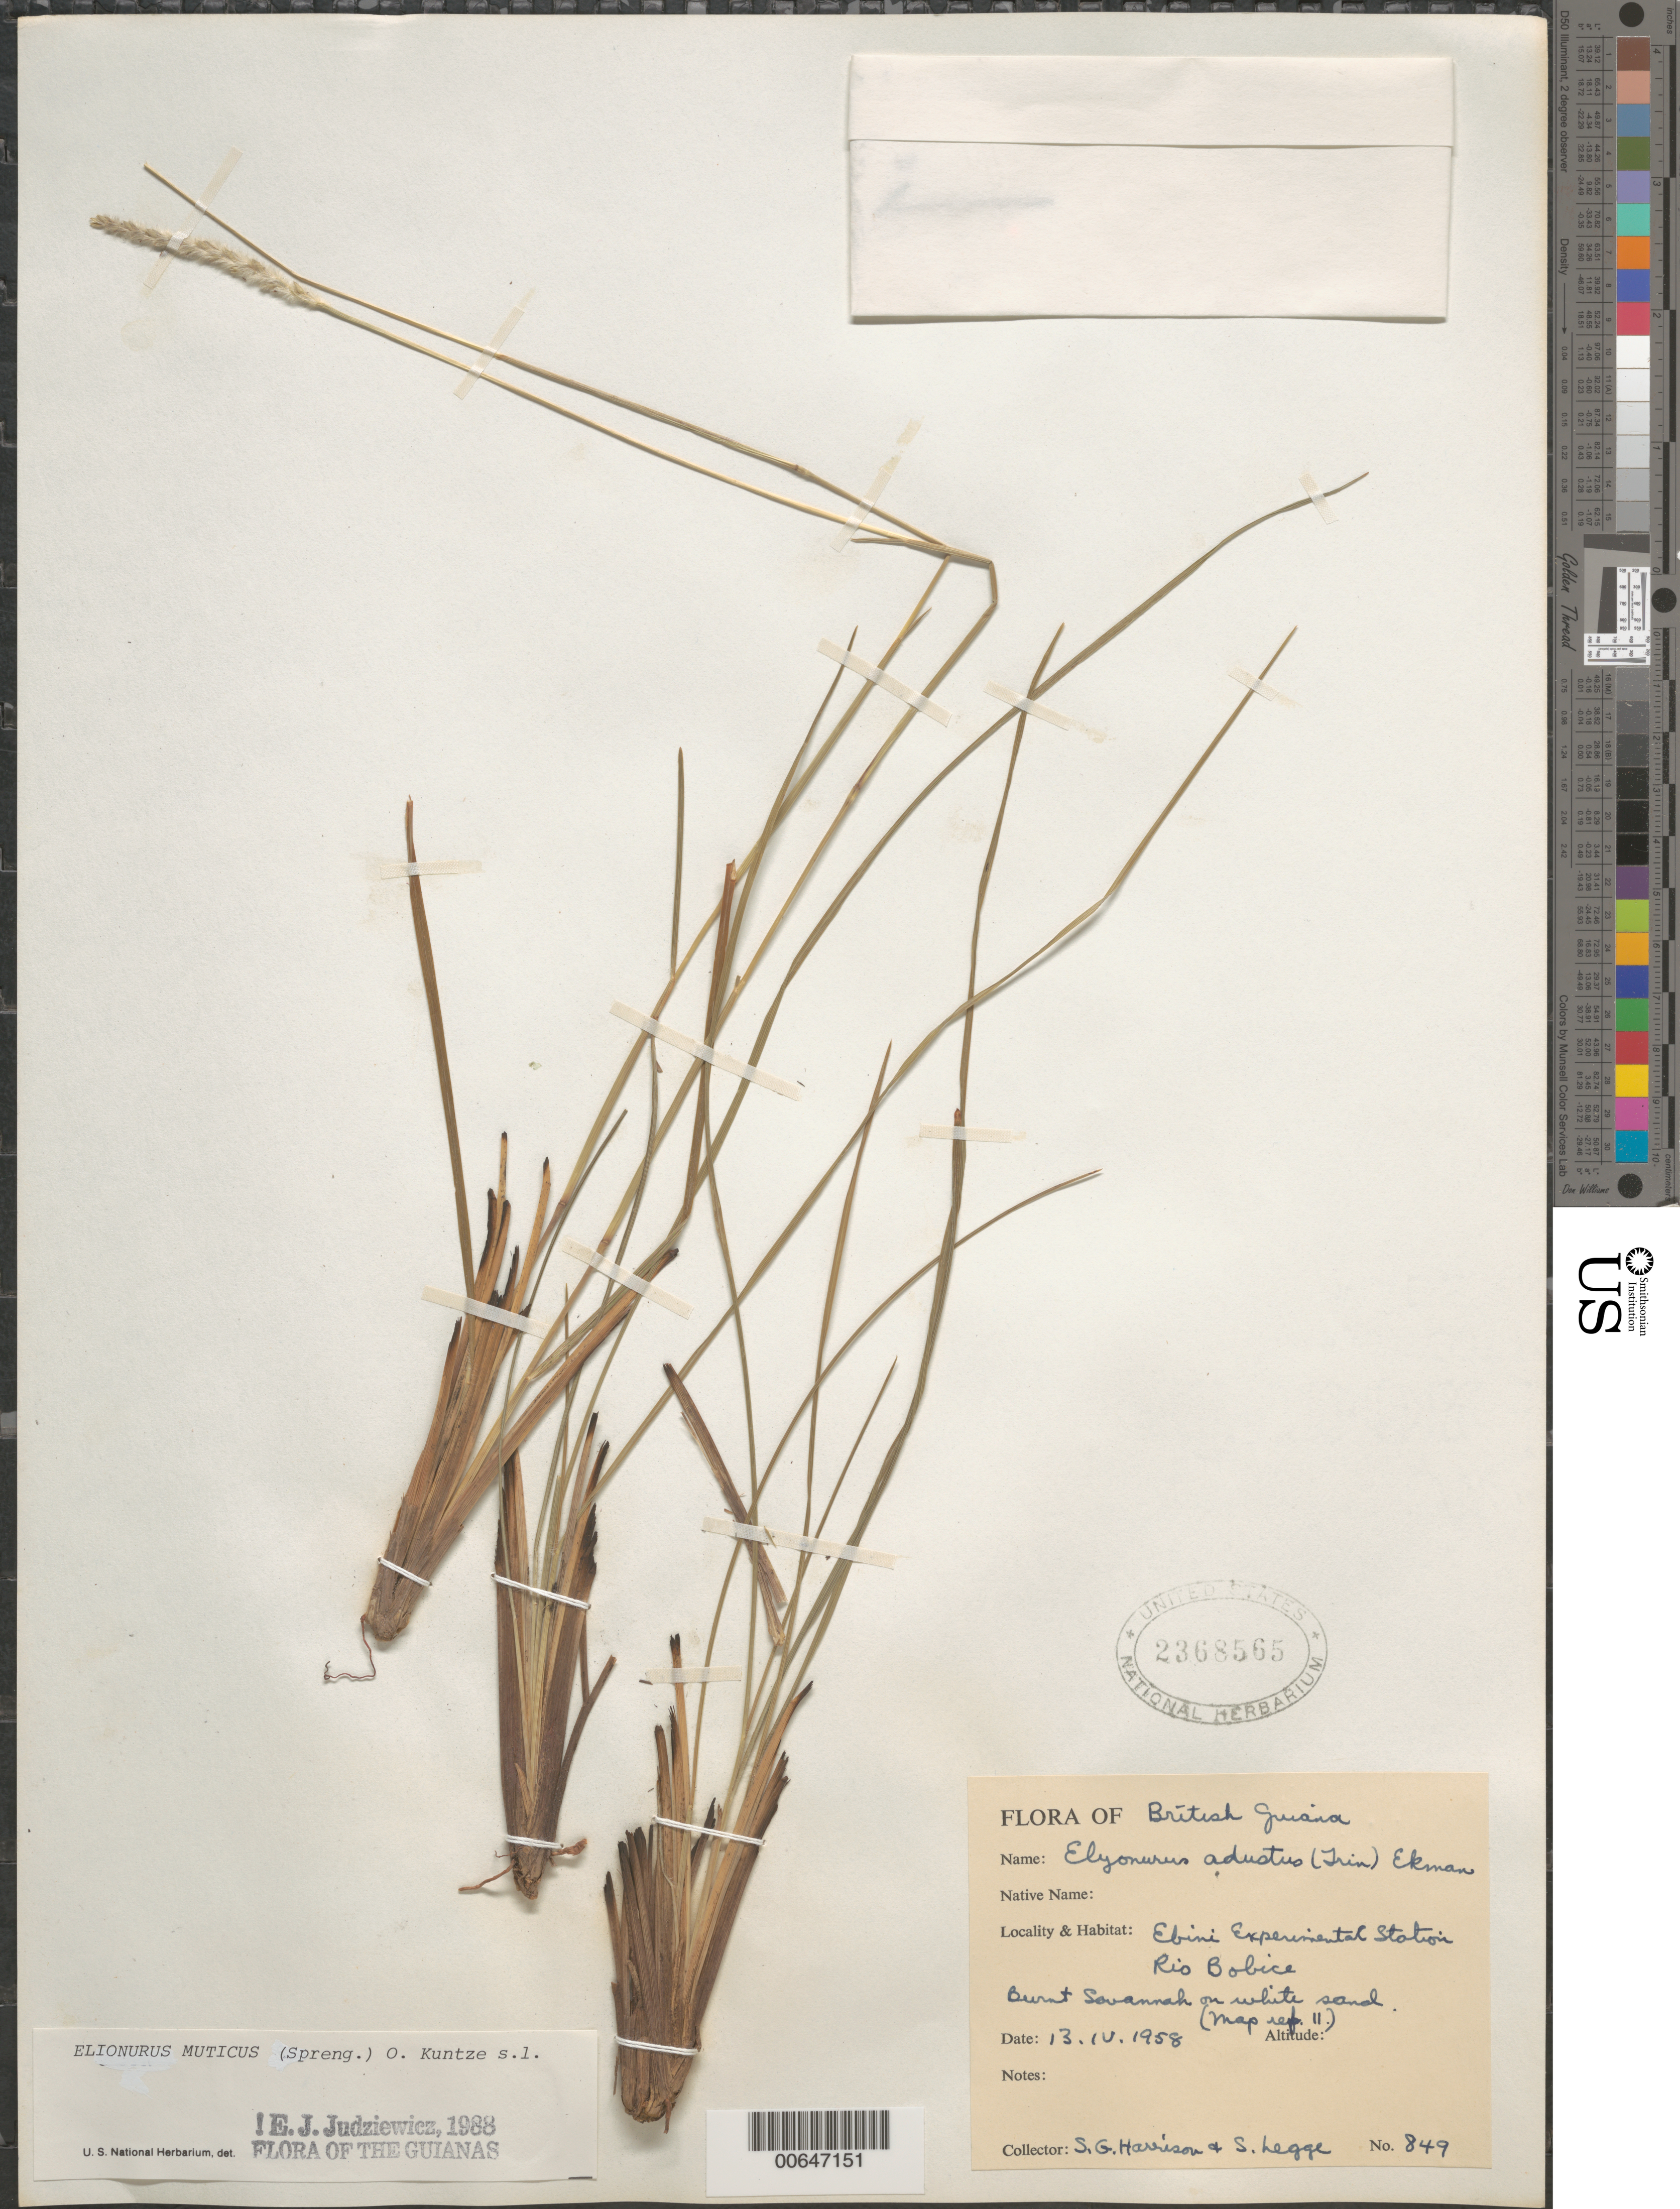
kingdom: Plantae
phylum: Tracheophyta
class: Liliopsida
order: Poales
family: Poaceae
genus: Elionurus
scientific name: Elionurus muticus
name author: (Spreng.) Kuntze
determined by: Judziewicz, E. J.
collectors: S. G. Harrison & S. Legge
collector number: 849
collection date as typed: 13-Apr-58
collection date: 1958-04-13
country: Guyana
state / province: U. Demerara-Berbice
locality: Ebini Experimental Station, Berbice River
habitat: Burnt savanna on white sand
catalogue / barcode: US 2368565